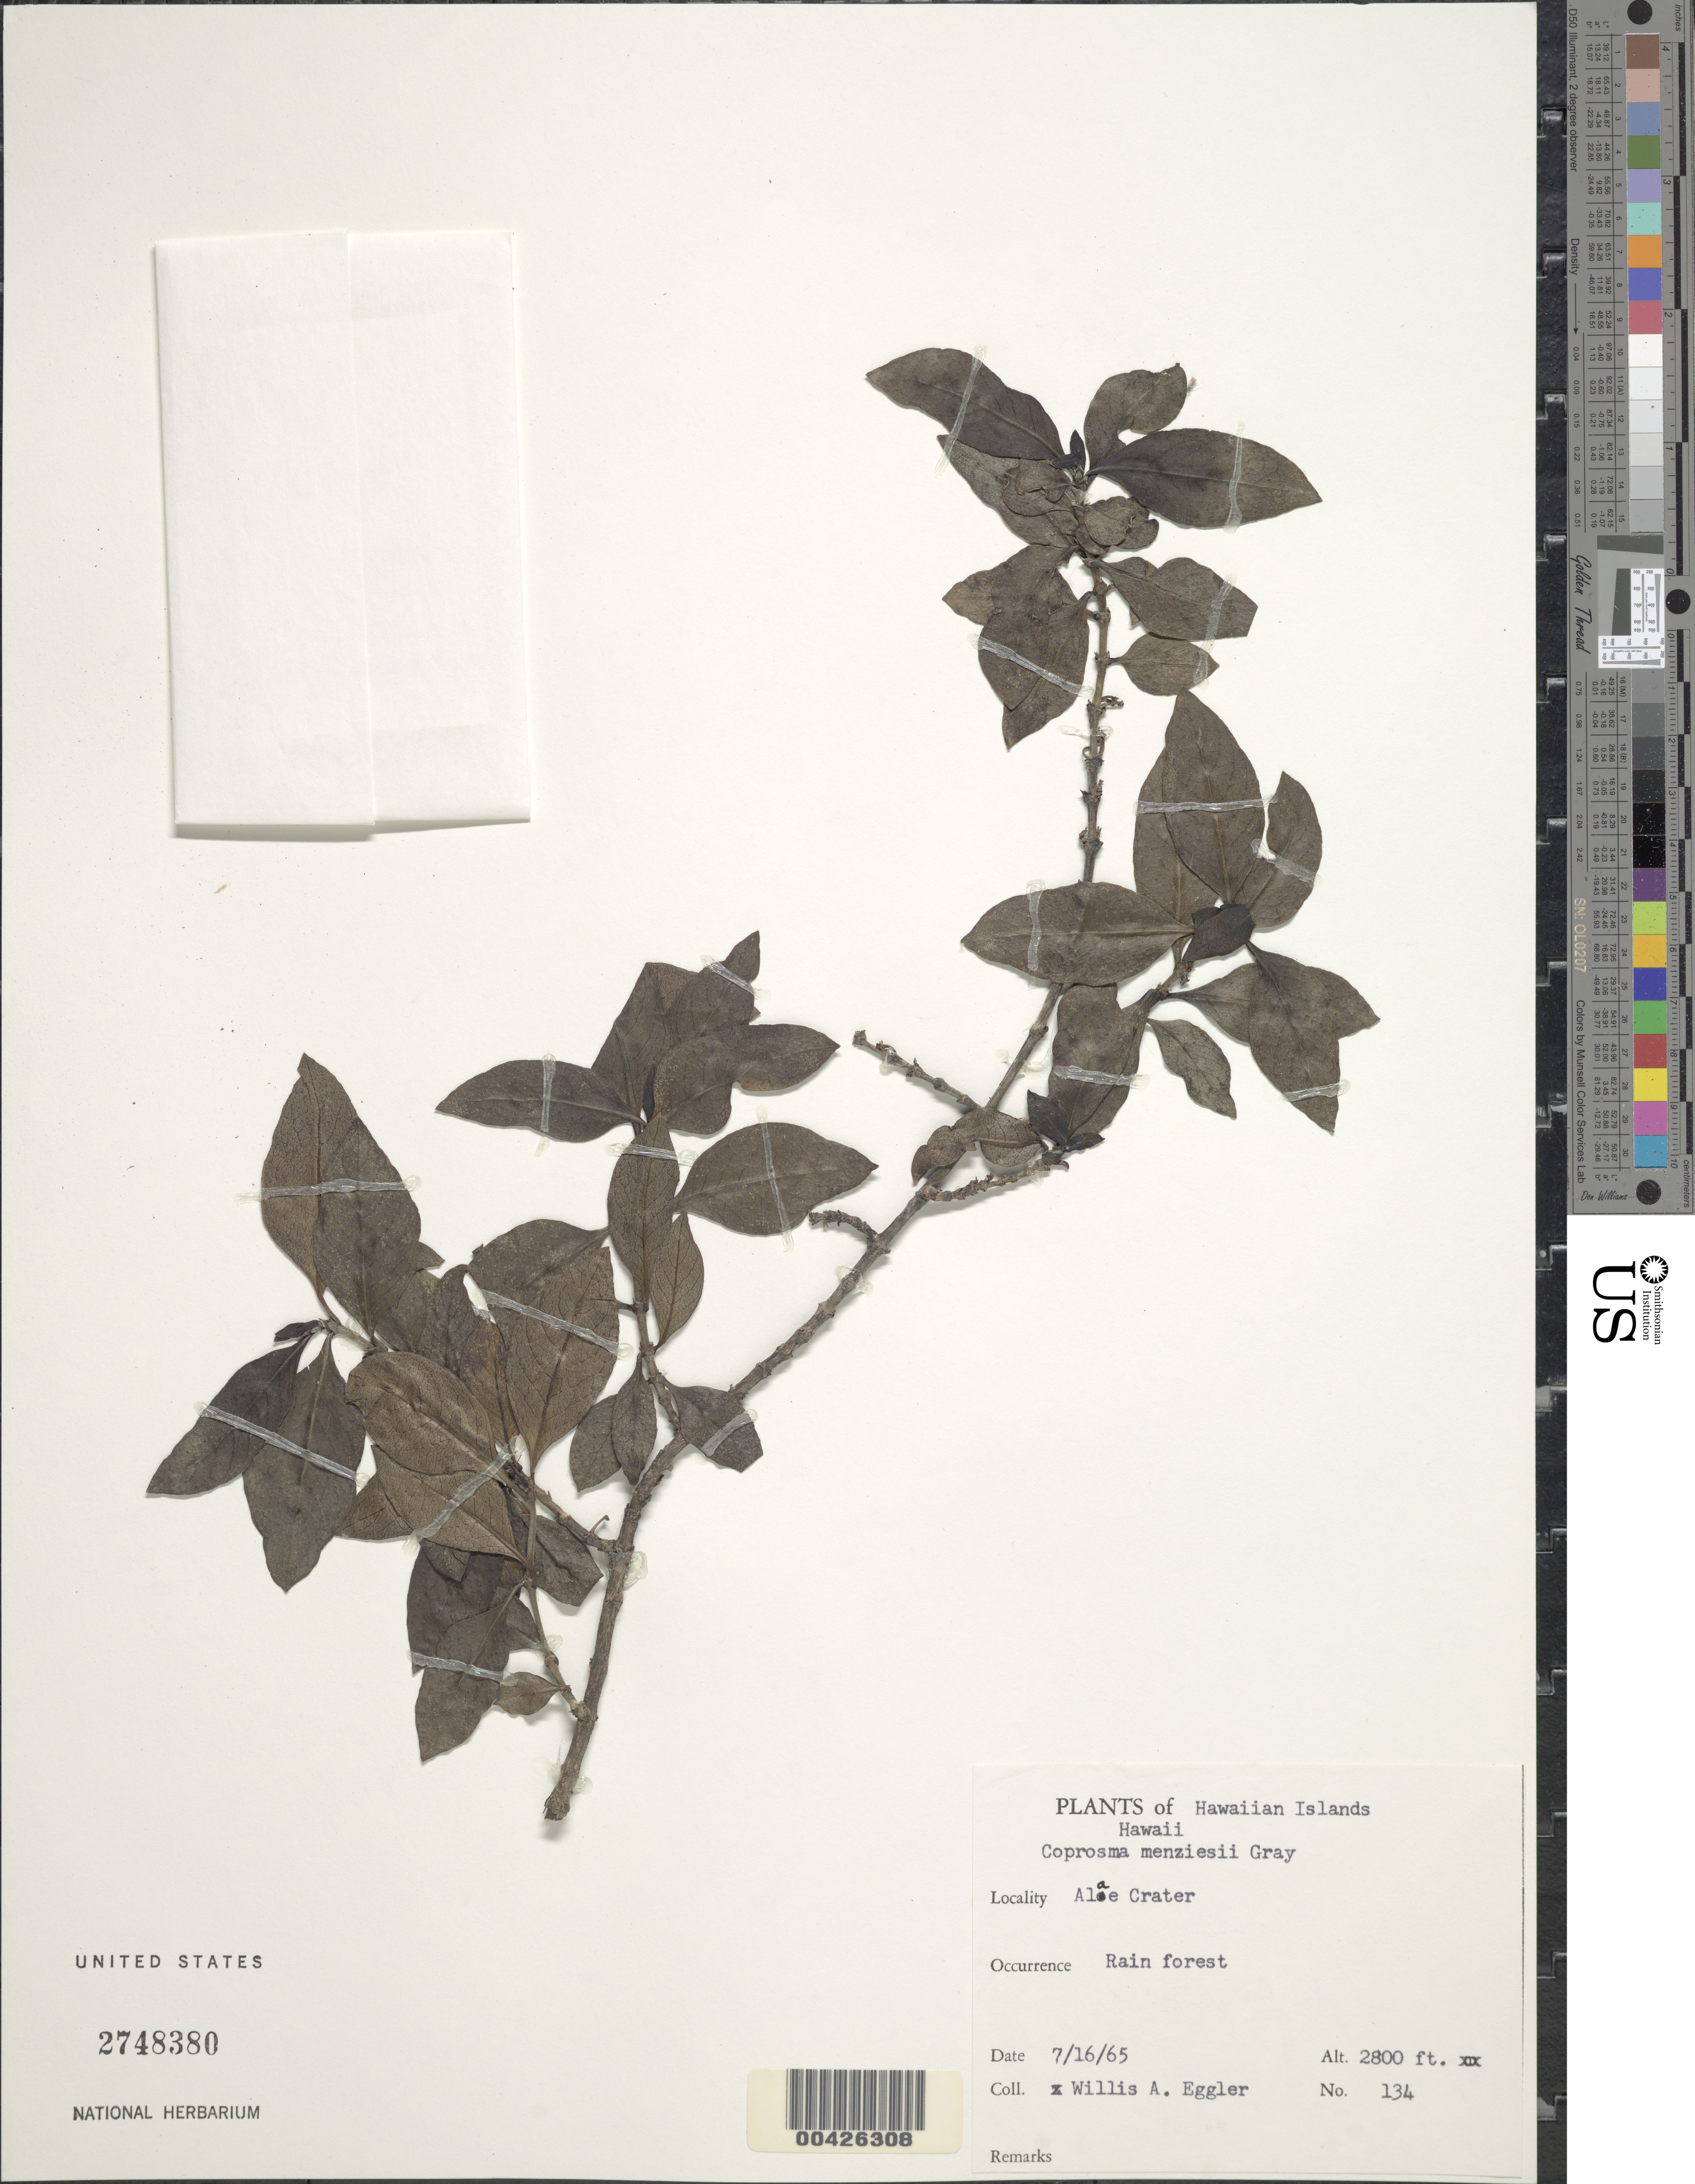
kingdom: Plantae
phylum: Tracheophyta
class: Magnoliopsida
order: Gentianales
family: Rubiaceae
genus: Coprosma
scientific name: Coprosma menziesii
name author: A. Gray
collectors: W. A. Eggler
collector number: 134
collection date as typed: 16 Jul 1965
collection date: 1965-07-16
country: United States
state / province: Hawaii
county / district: Hawaii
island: Hawaii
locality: Alae Crater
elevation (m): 853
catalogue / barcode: US 2748380